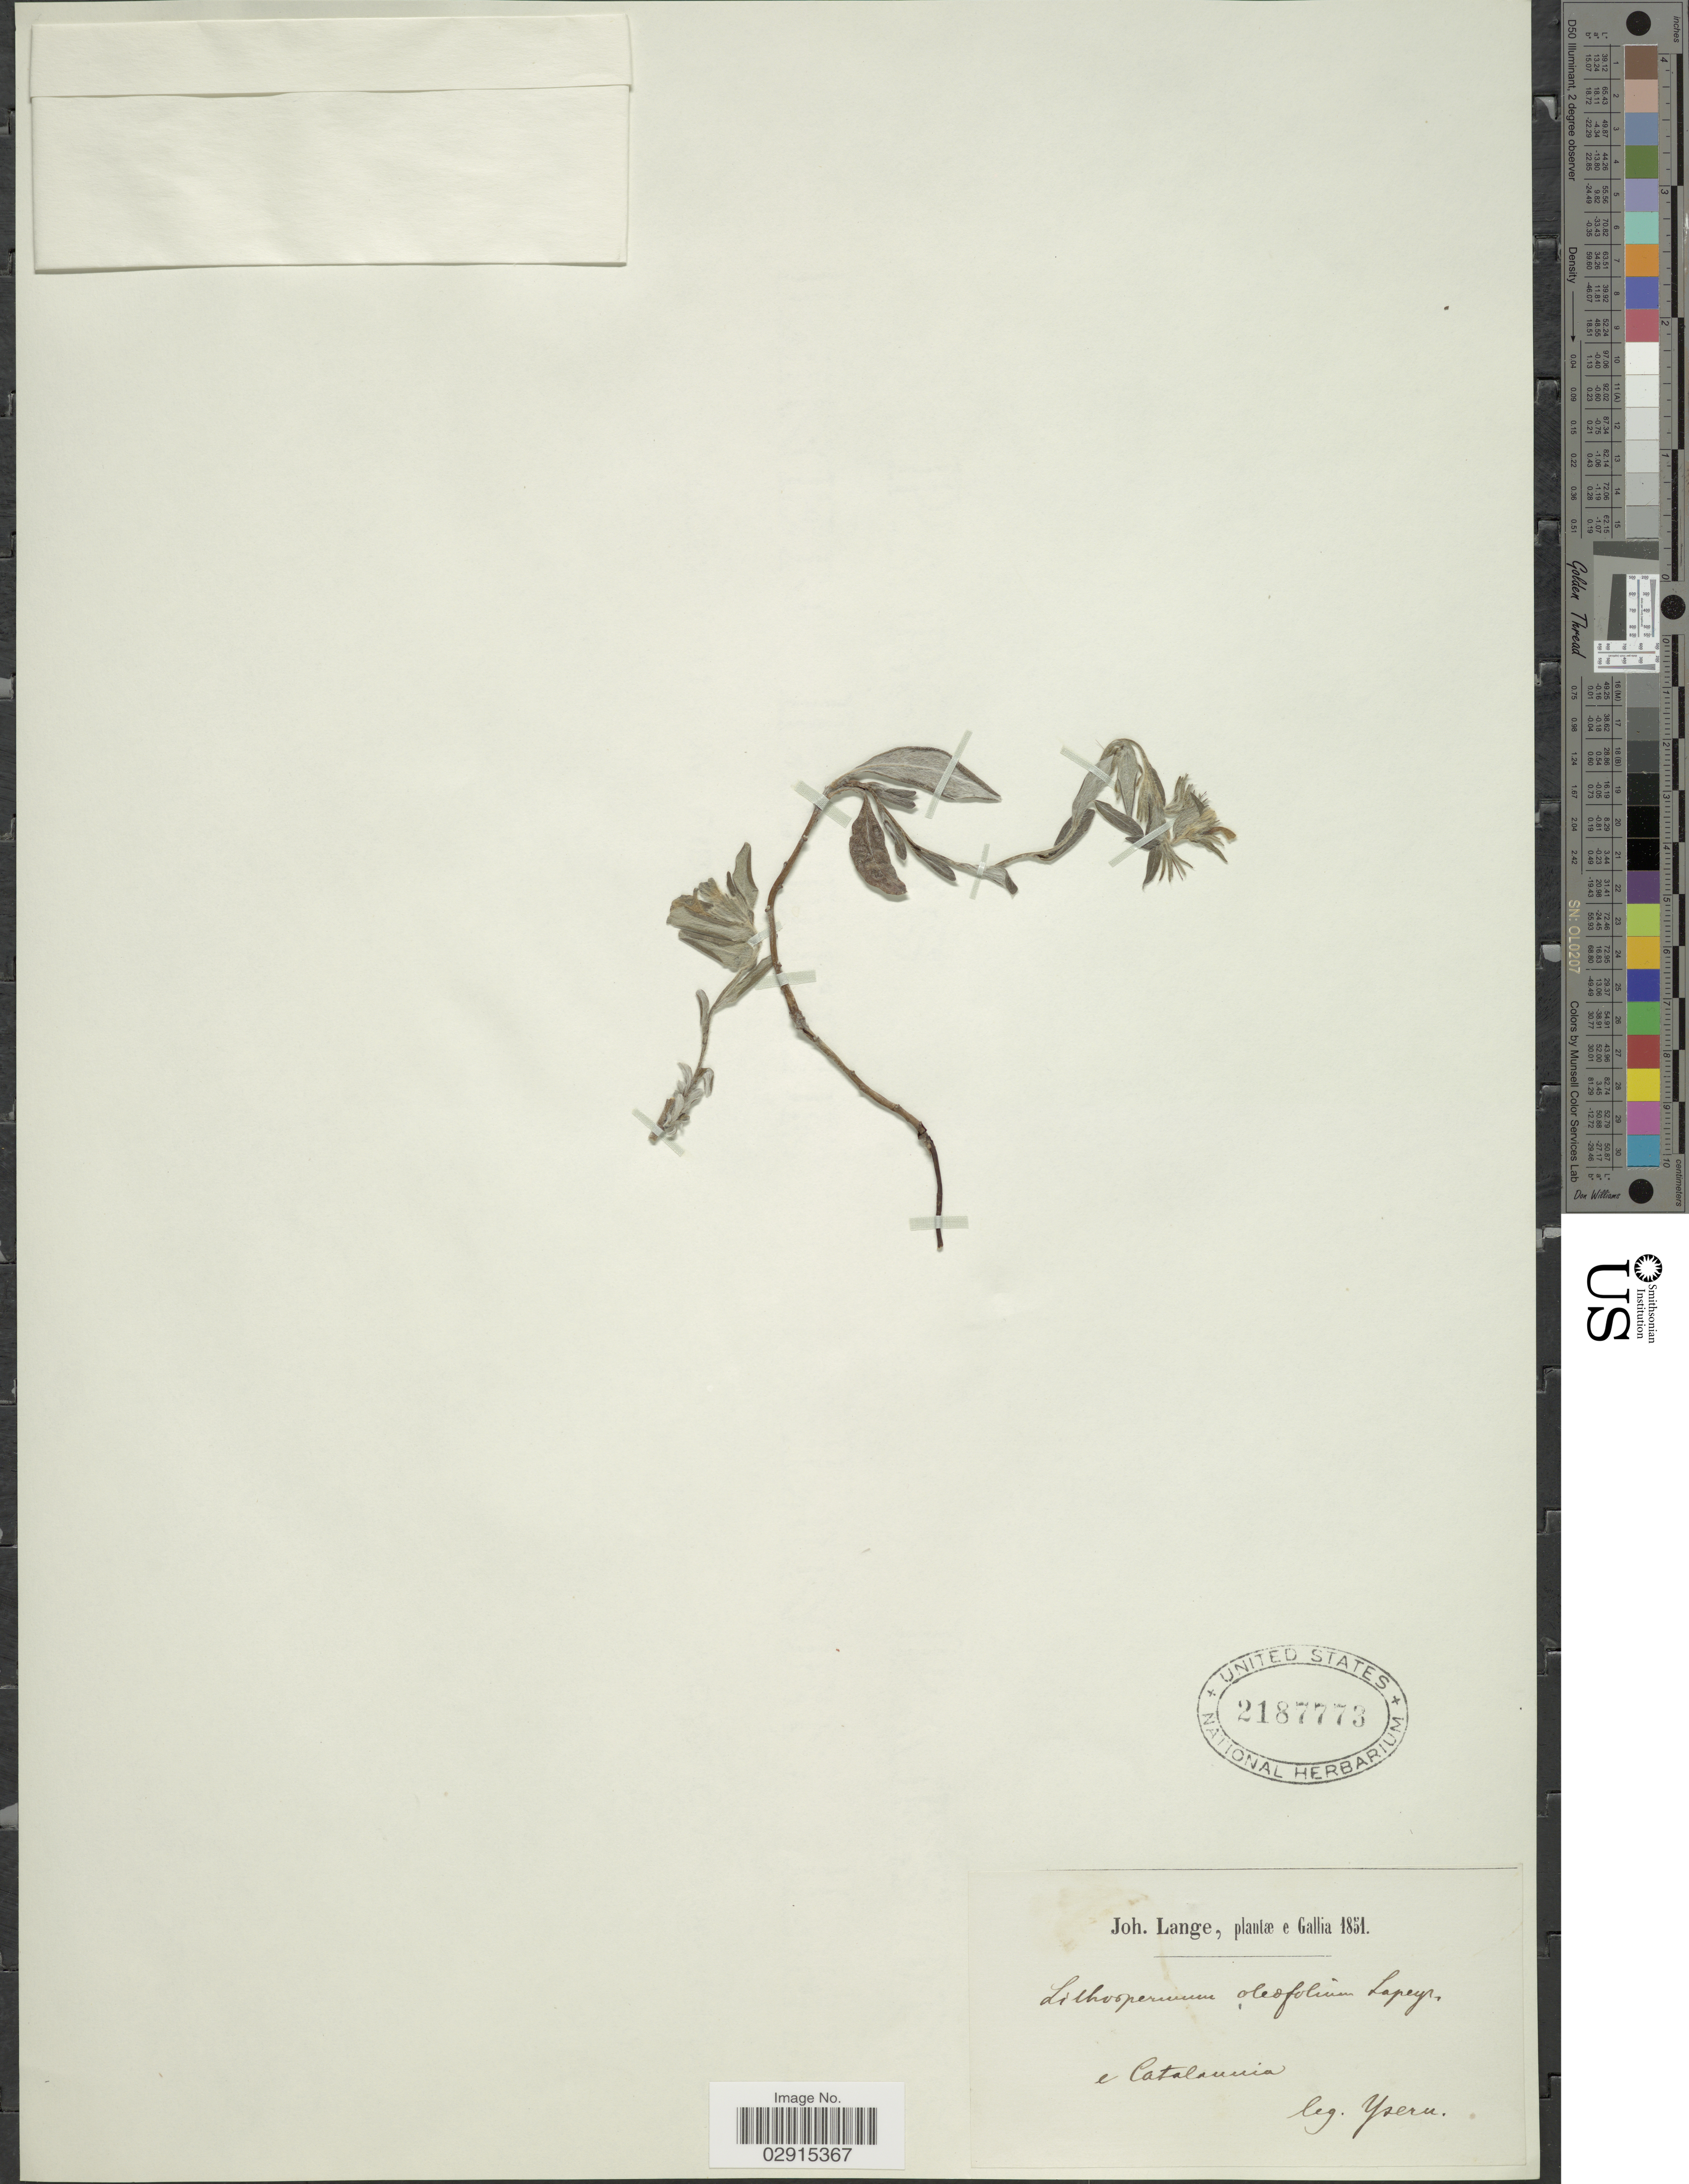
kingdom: Plantae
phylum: Tracheophyta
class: Magnoliopsida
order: Boraginales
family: Boraginaceae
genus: Lithospermum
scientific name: Lithospermum oleifolium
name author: Lapeyr.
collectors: Ysern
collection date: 1851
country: France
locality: E Catalannia. Gallia.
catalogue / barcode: US 2187773